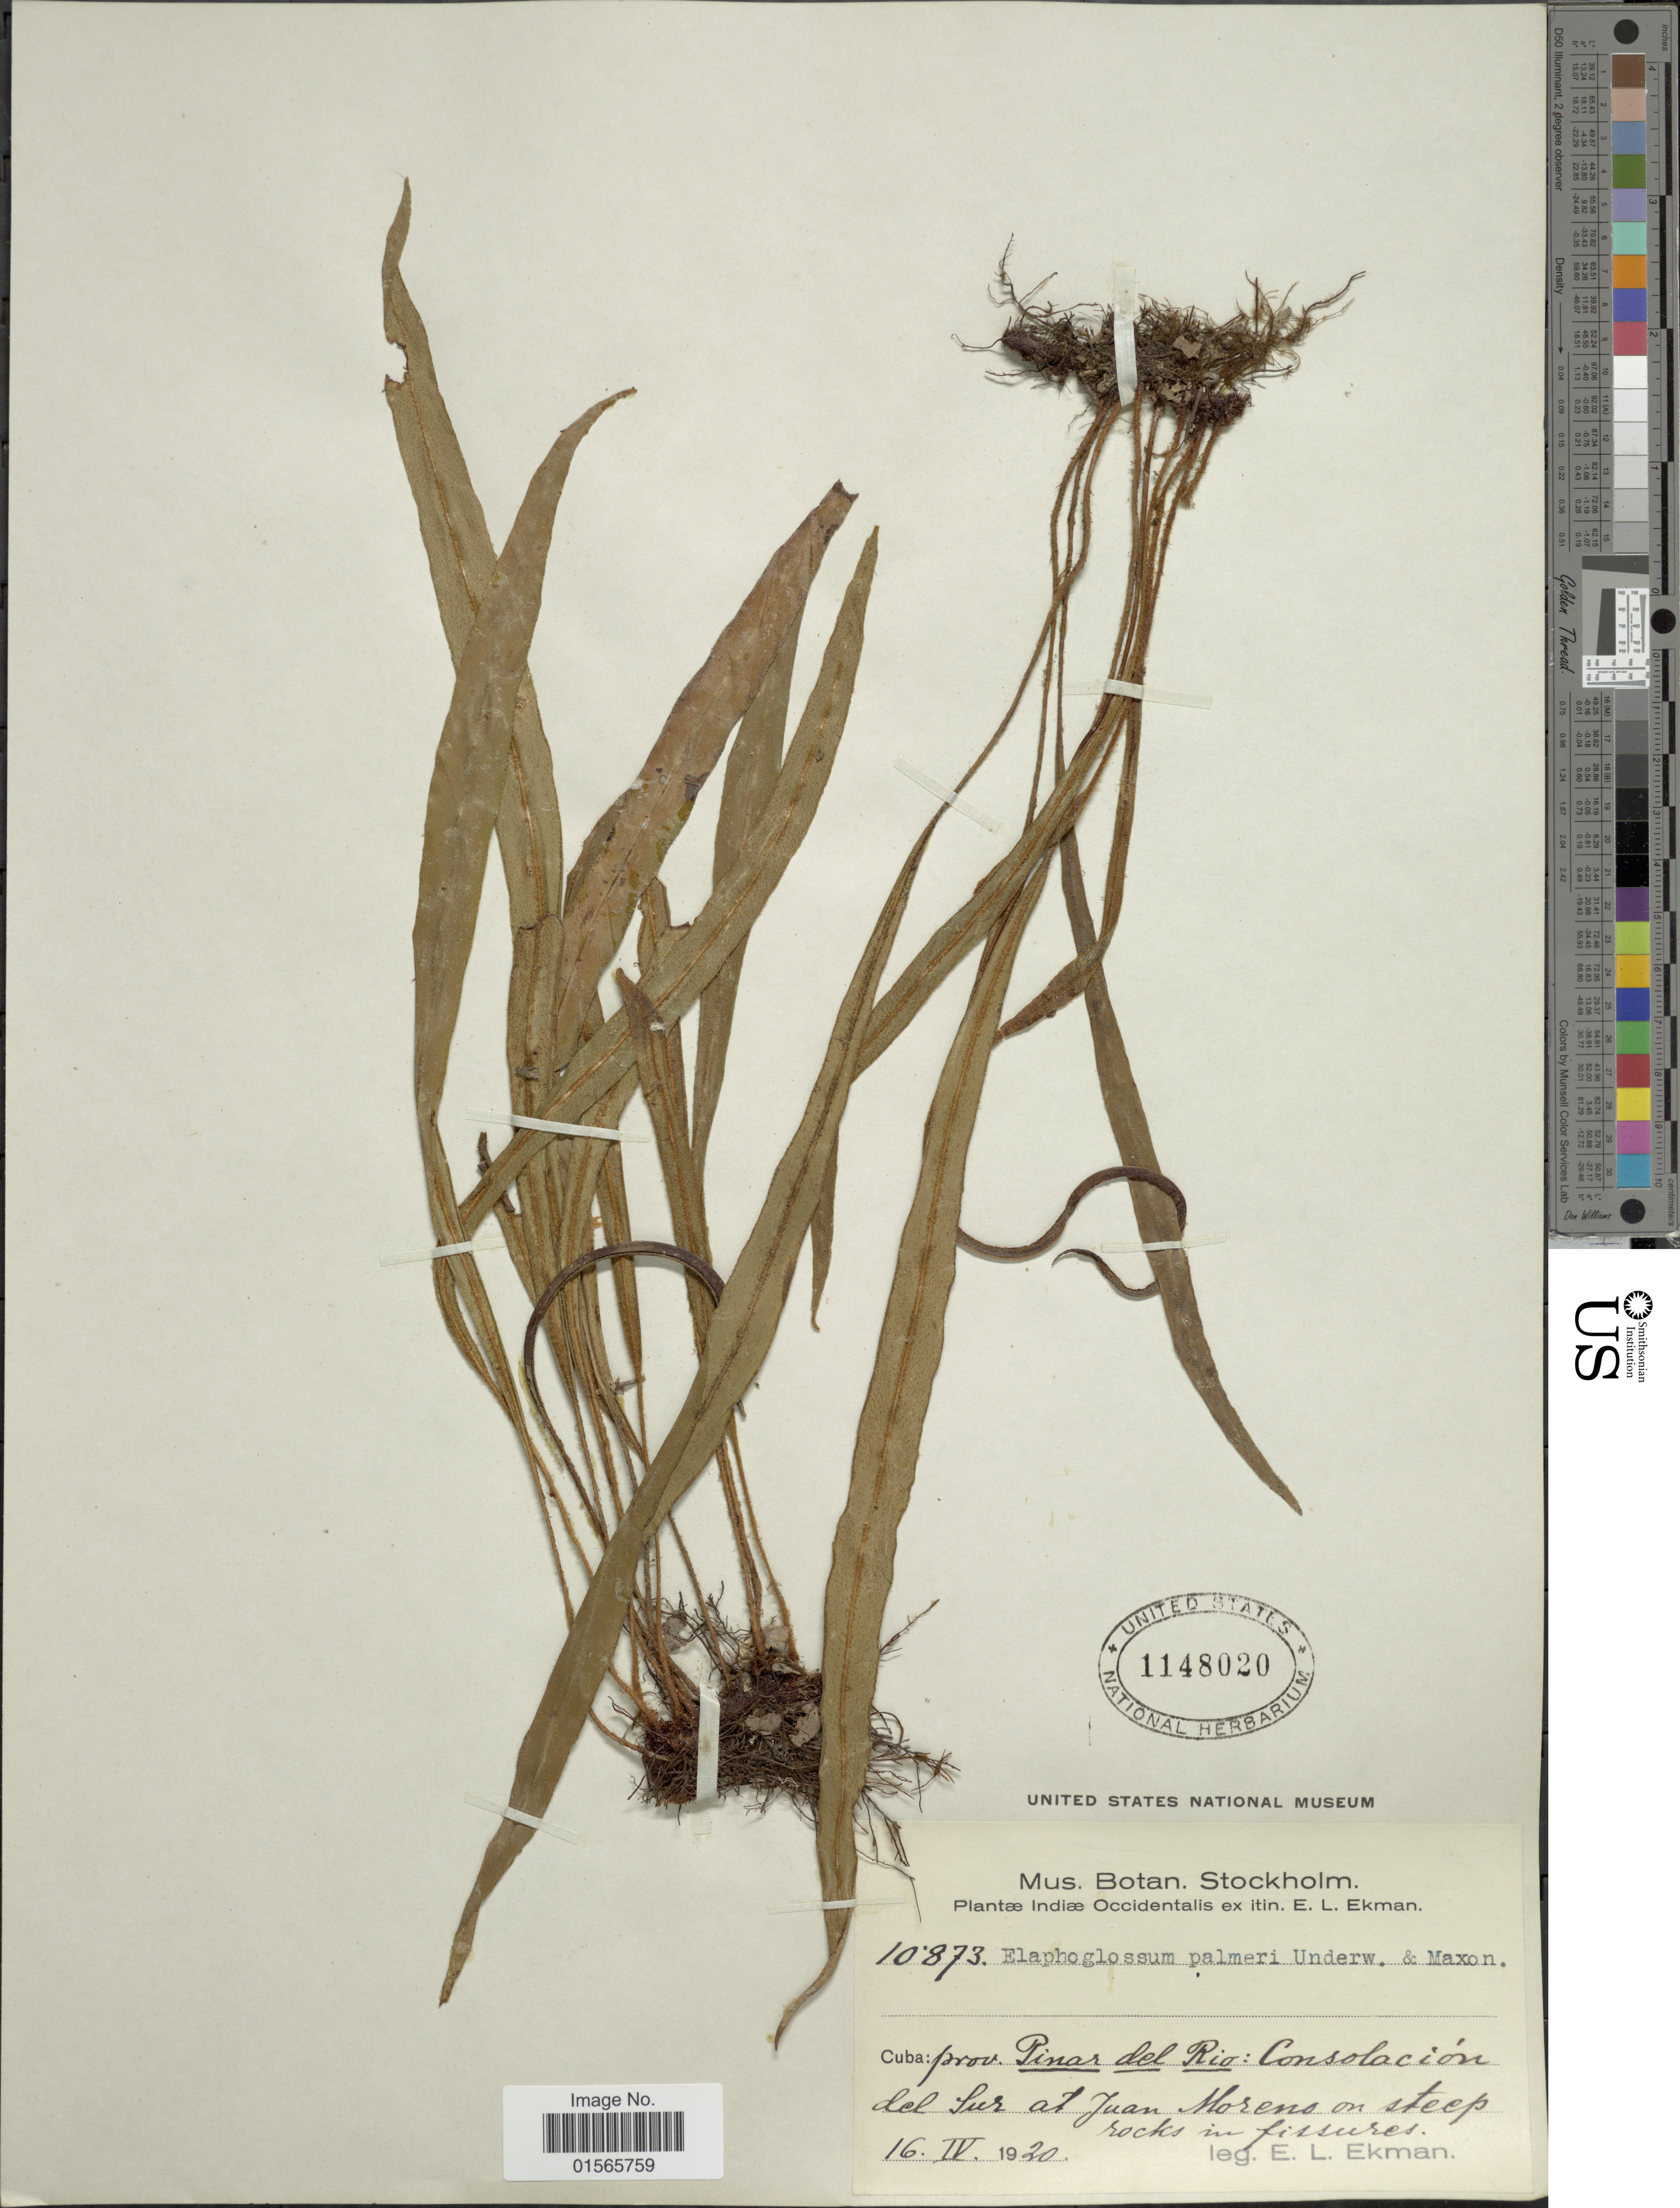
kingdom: Plantae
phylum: Tracheophyta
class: Polypodiopsida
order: Polypodiales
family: Dryopteridaceae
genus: Elaphoglossum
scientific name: Elaphoglossum palmeri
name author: Underw. & Maxon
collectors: E. L. Ekman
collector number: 10873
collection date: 1920-04-16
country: Cuba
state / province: Pinar del Río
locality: Consolación del Sur at Juan Moreno on steep rocks in fissures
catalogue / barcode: US 1148020